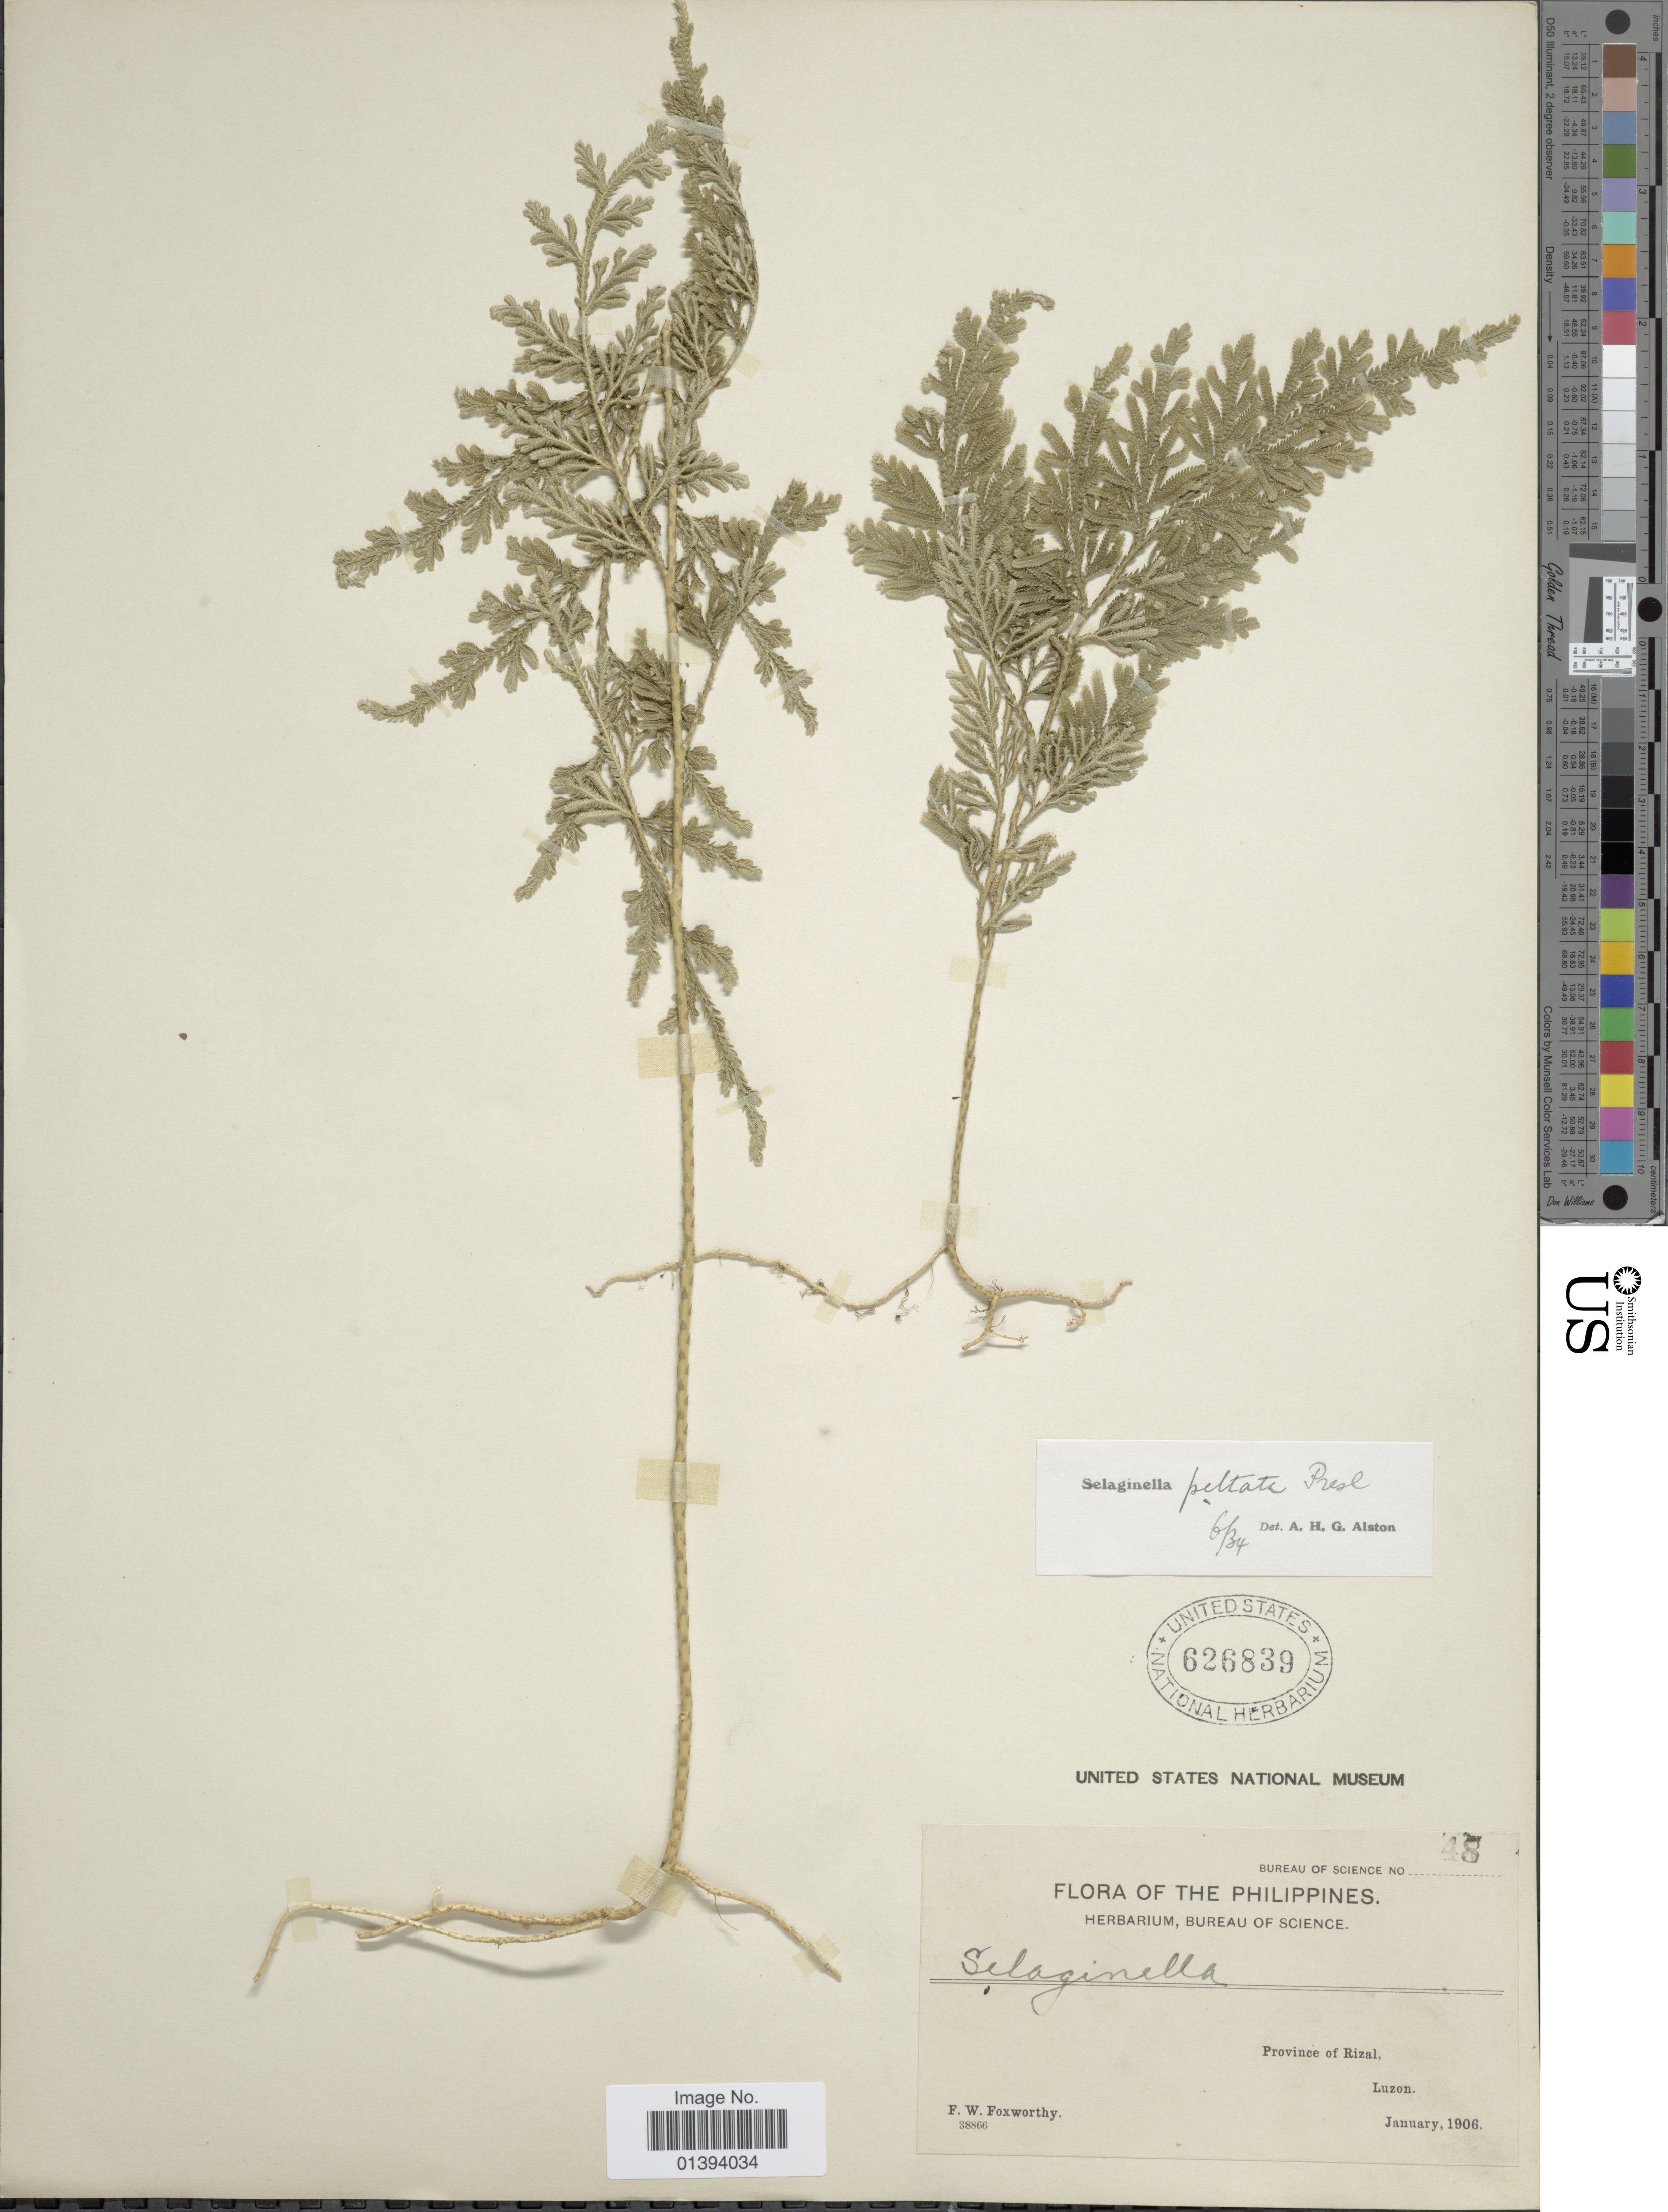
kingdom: Plantae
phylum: Tracheophyta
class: Lycopodiopsida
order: Selaginellales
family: Selaginellaceae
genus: Selaginella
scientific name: Selaginella peltata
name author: C. Presl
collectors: F. W. Foxworthy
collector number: Bureau of Science 48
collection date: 1906-01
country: Philippines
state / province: Central Luzon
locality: Province of Rizal, Luzon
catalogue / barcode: US 626839